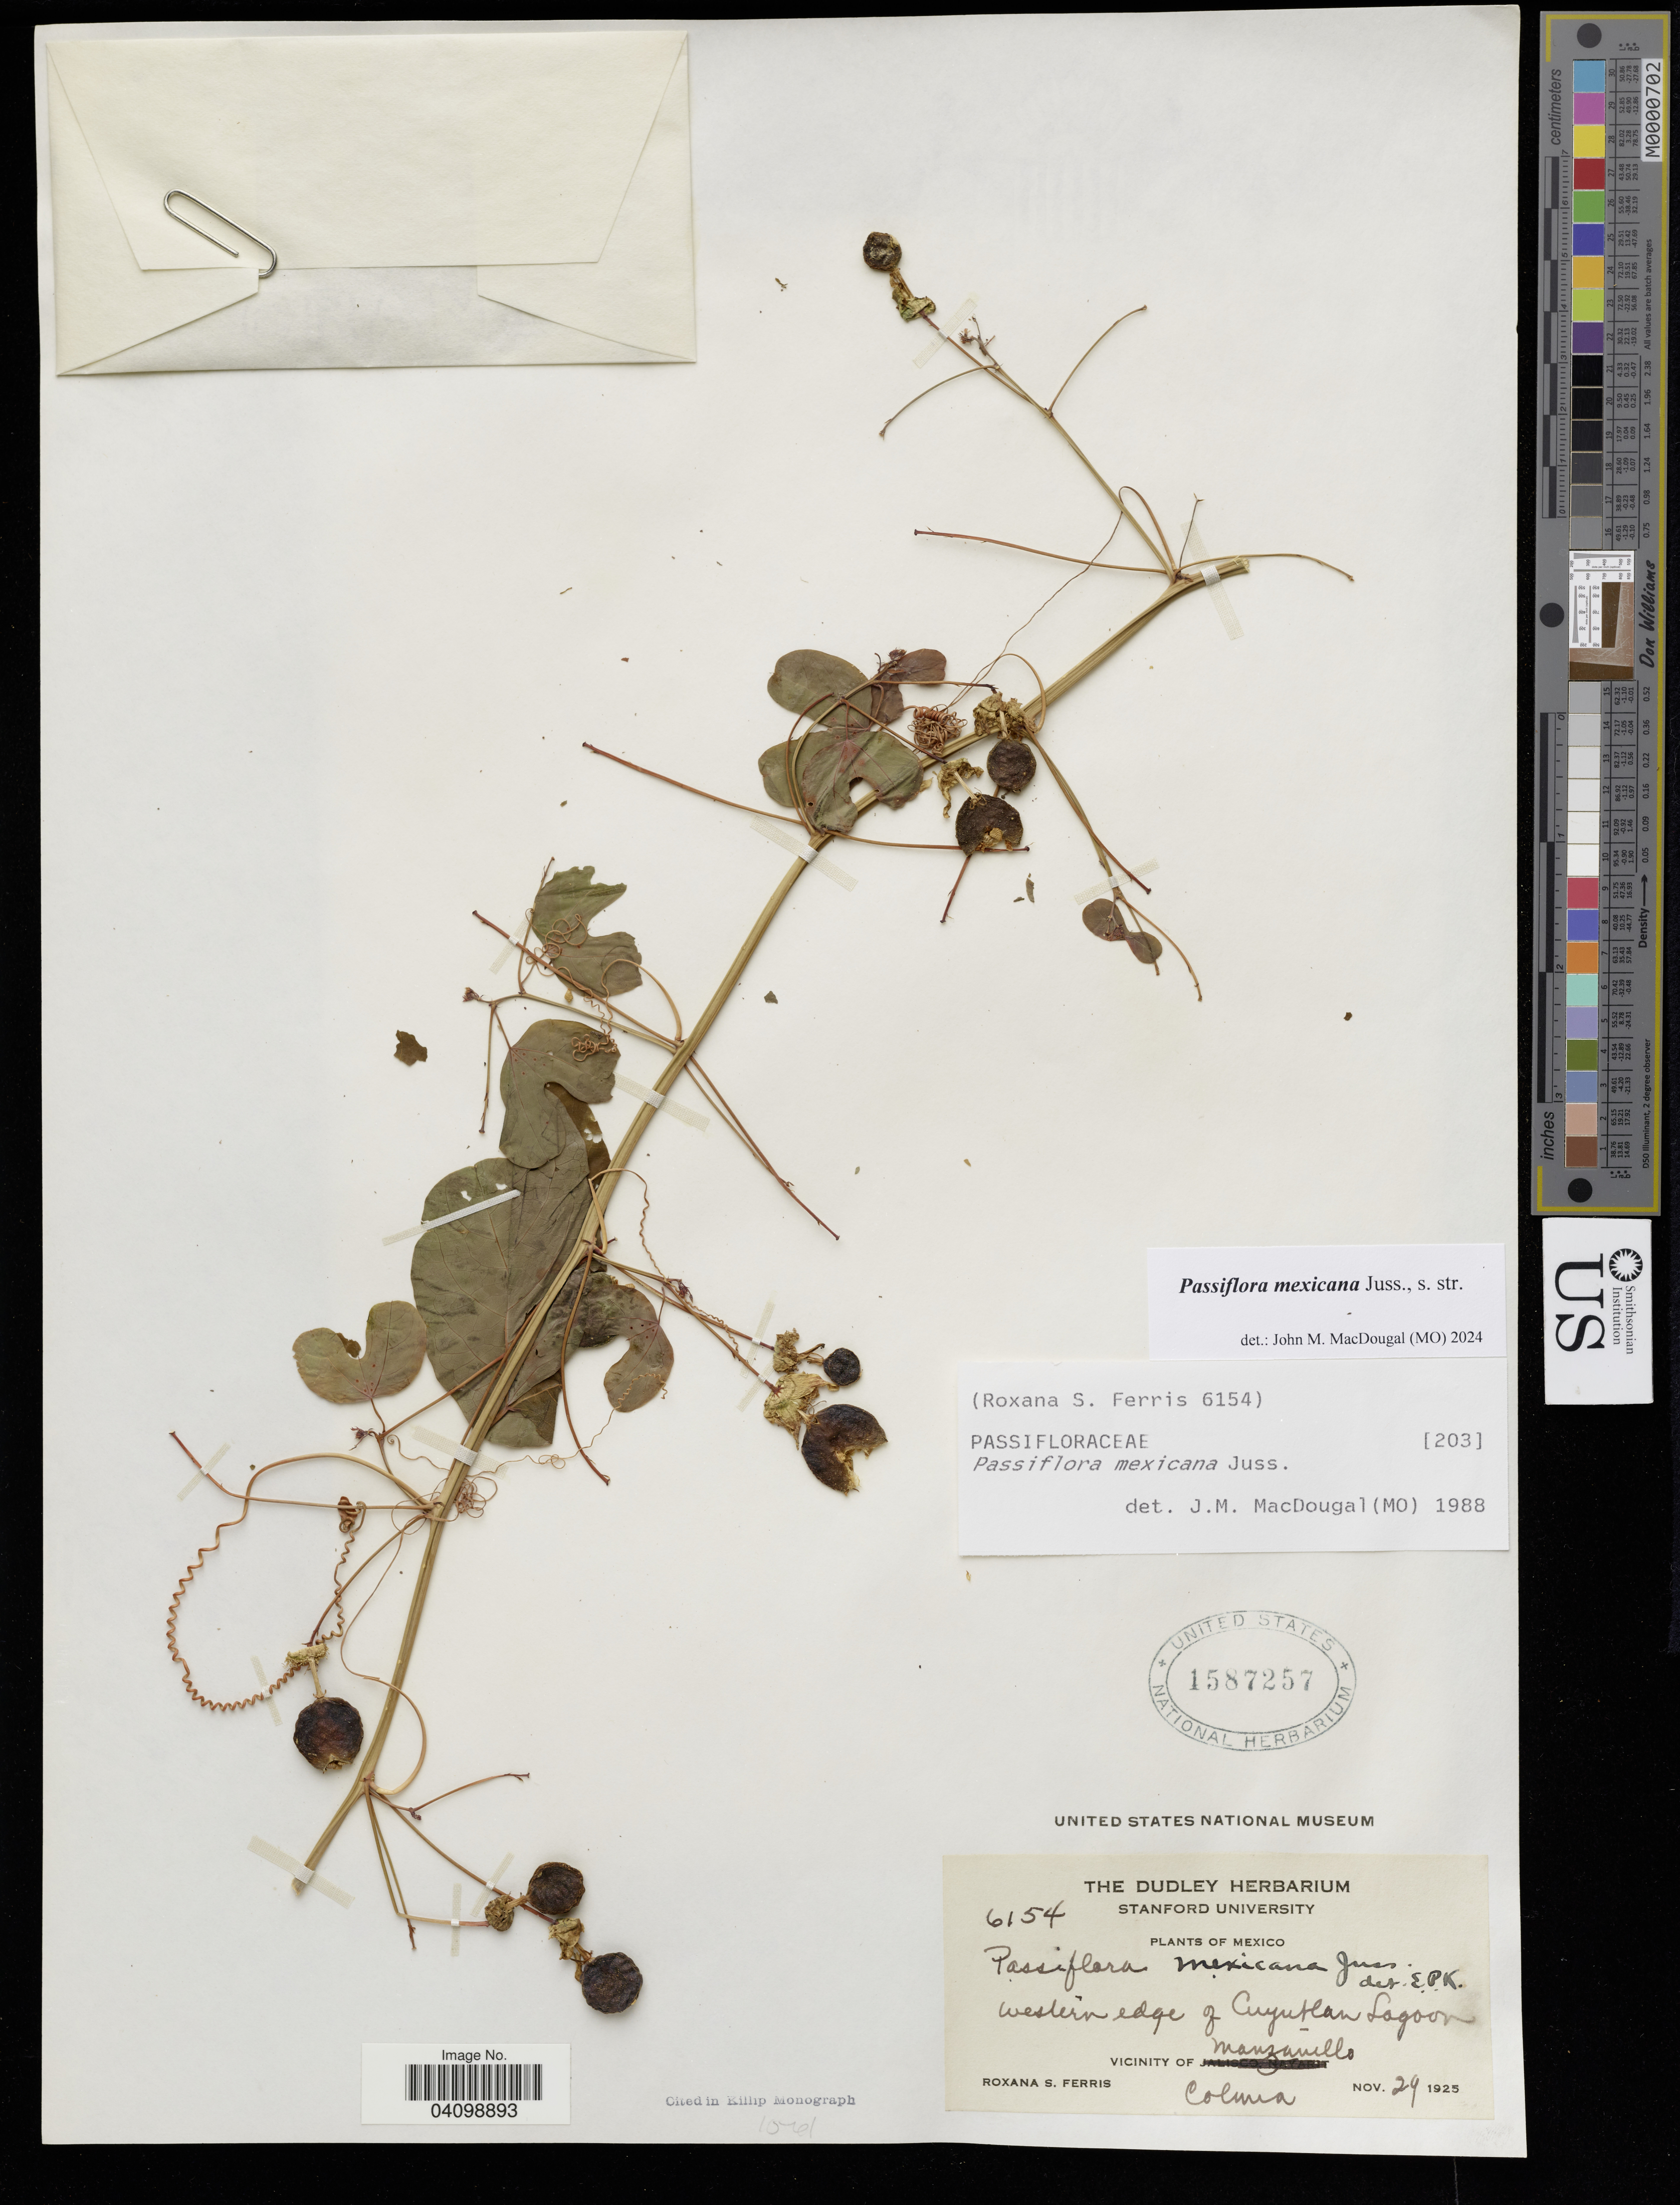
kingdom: Plantae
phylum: Tracheophyta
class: Magnoliopsida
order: Malpighiales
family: Passifloraceae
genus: Passiflora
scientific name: Passiflora mexicana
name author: Juss.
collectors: R. S. Ferris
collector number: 6154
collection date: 1925-11-24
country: Mexico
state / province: Colima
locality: Western edge of Cuyutlan Lagoon, Vicinity of Manganello.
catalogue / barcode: US 1587257